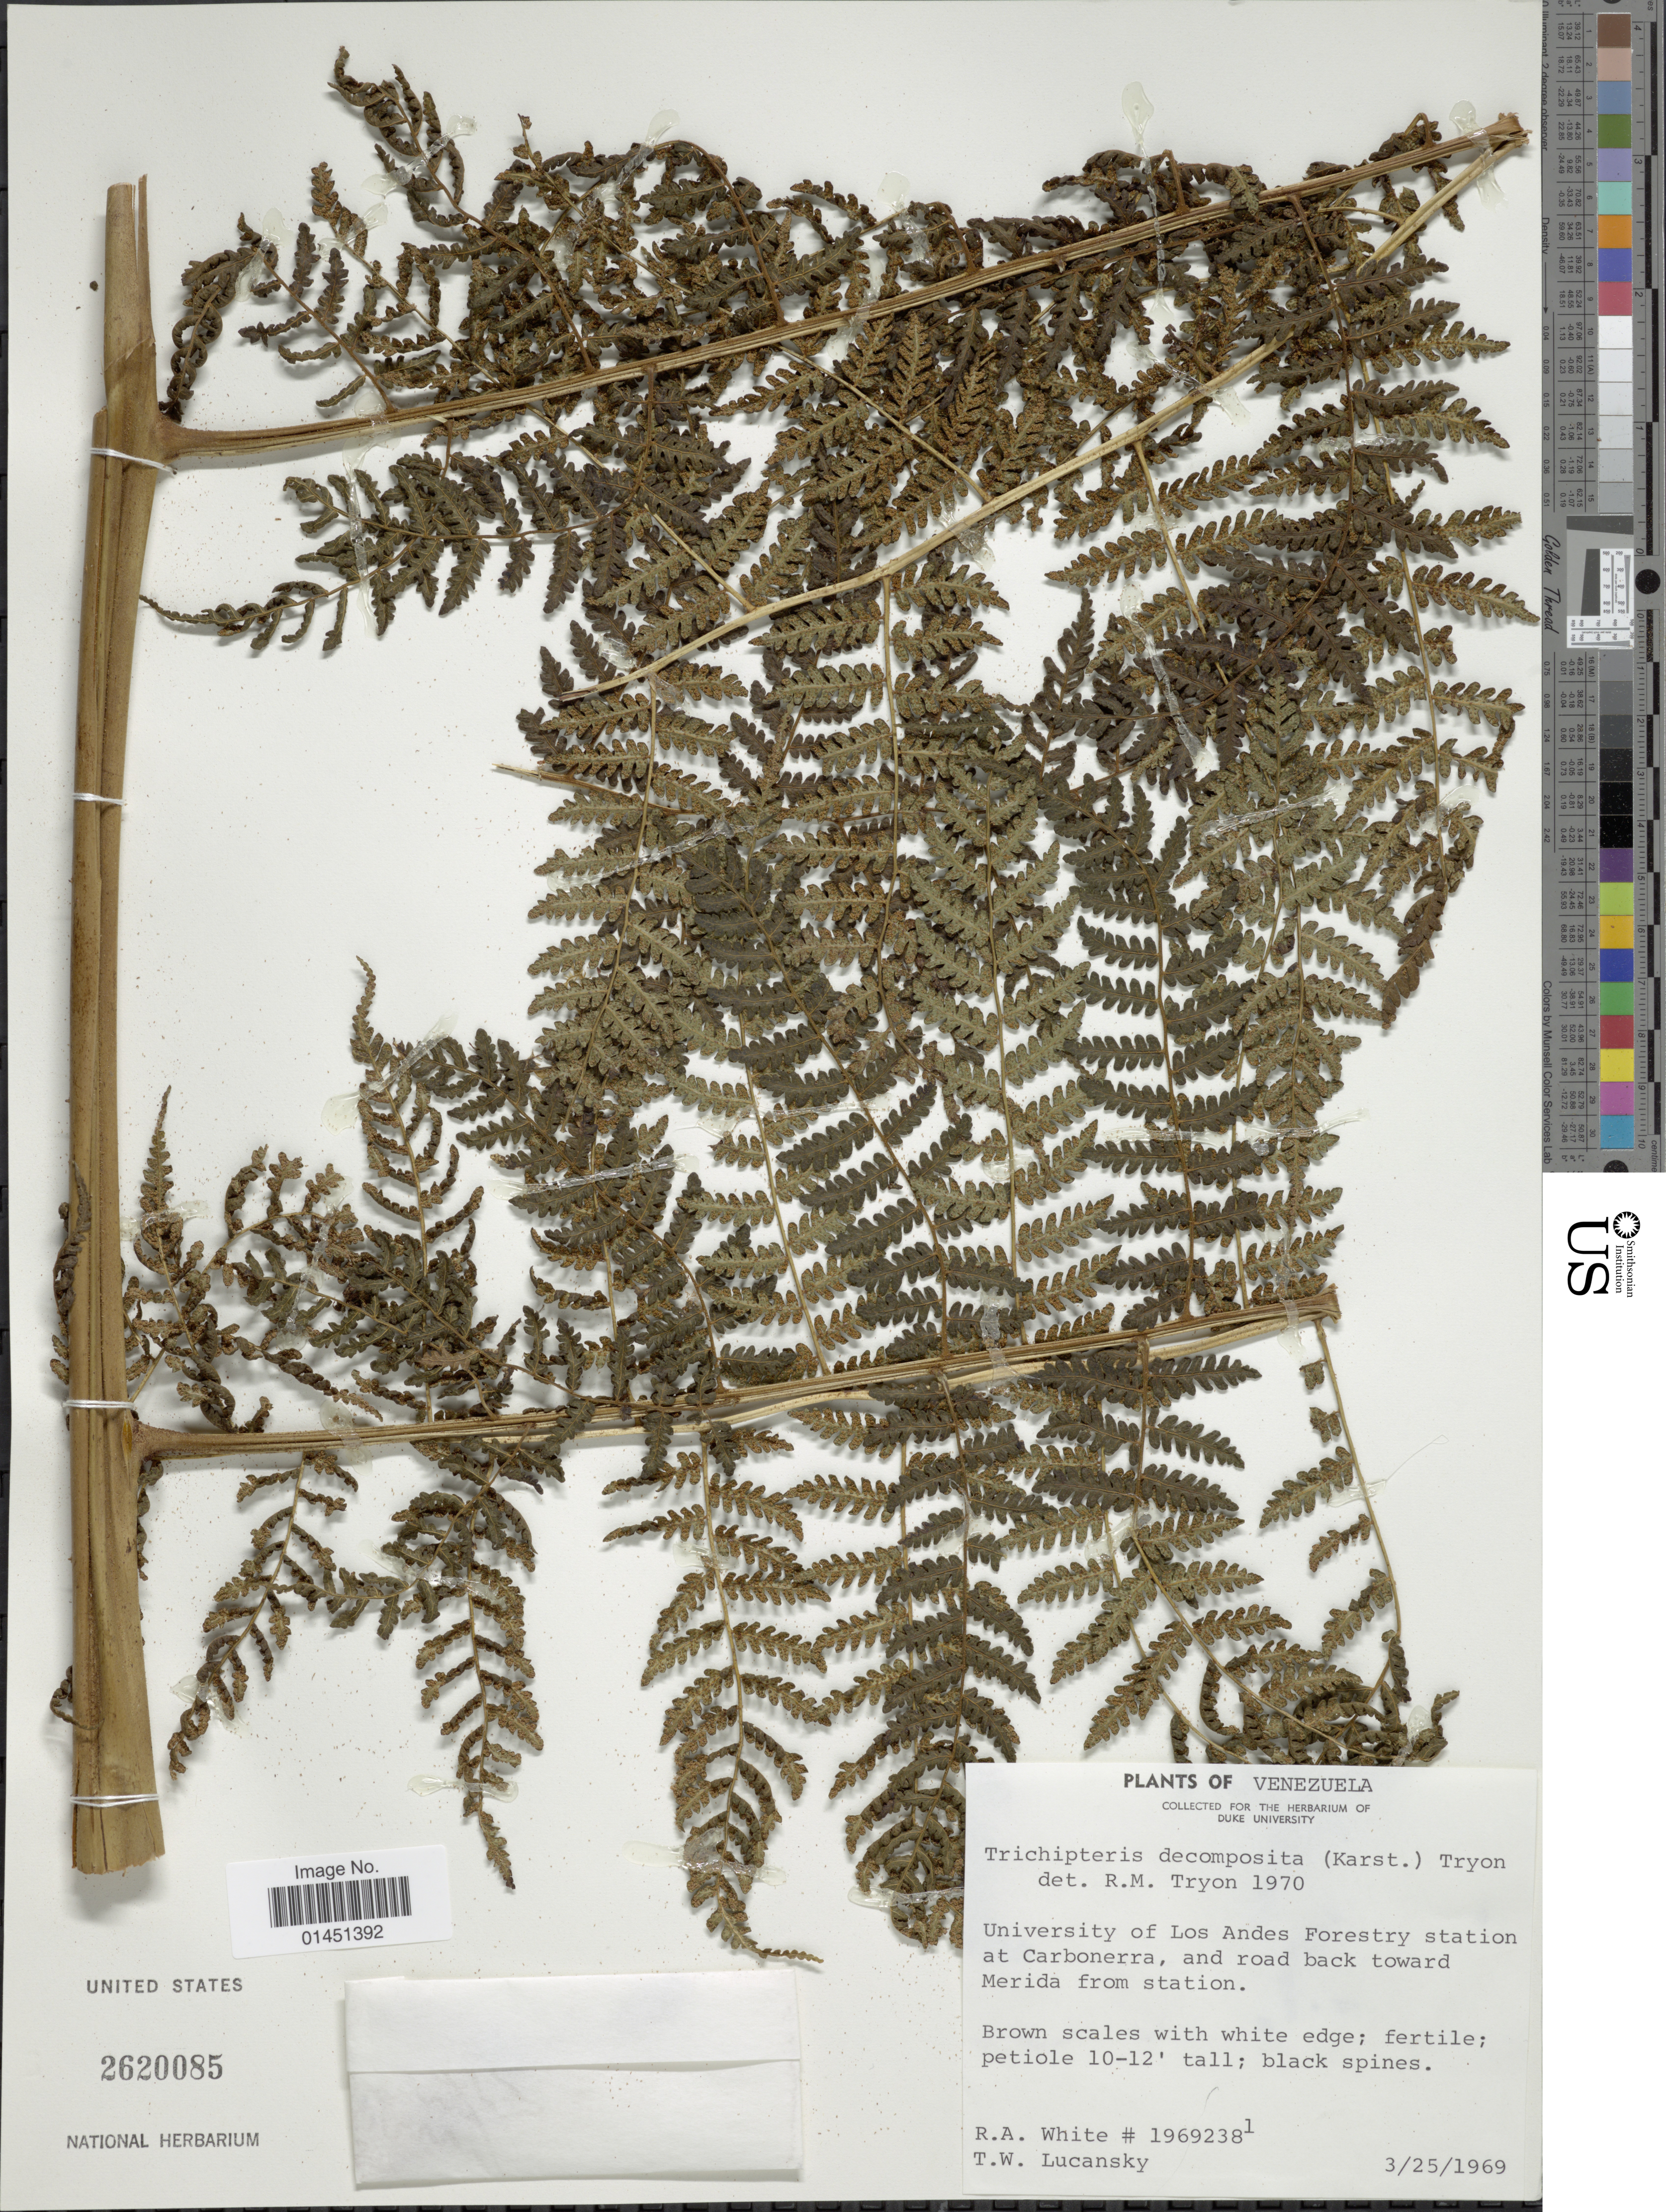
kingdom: Plantae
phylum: Tracheophyta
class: Polypodiopsida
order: Cyatheales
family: Cyatheaceae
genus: Cyathea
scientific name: Cyathea decomposita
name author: (H. Karst.) Domin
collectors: R. A. White & T. Lucansky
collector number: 1969238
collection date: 1969-03-25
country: Venezuela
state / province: Mérida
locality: University of Los Andes Forestry station at Carbonerra, and rock back toward Merida from station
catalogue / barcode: US 2620085